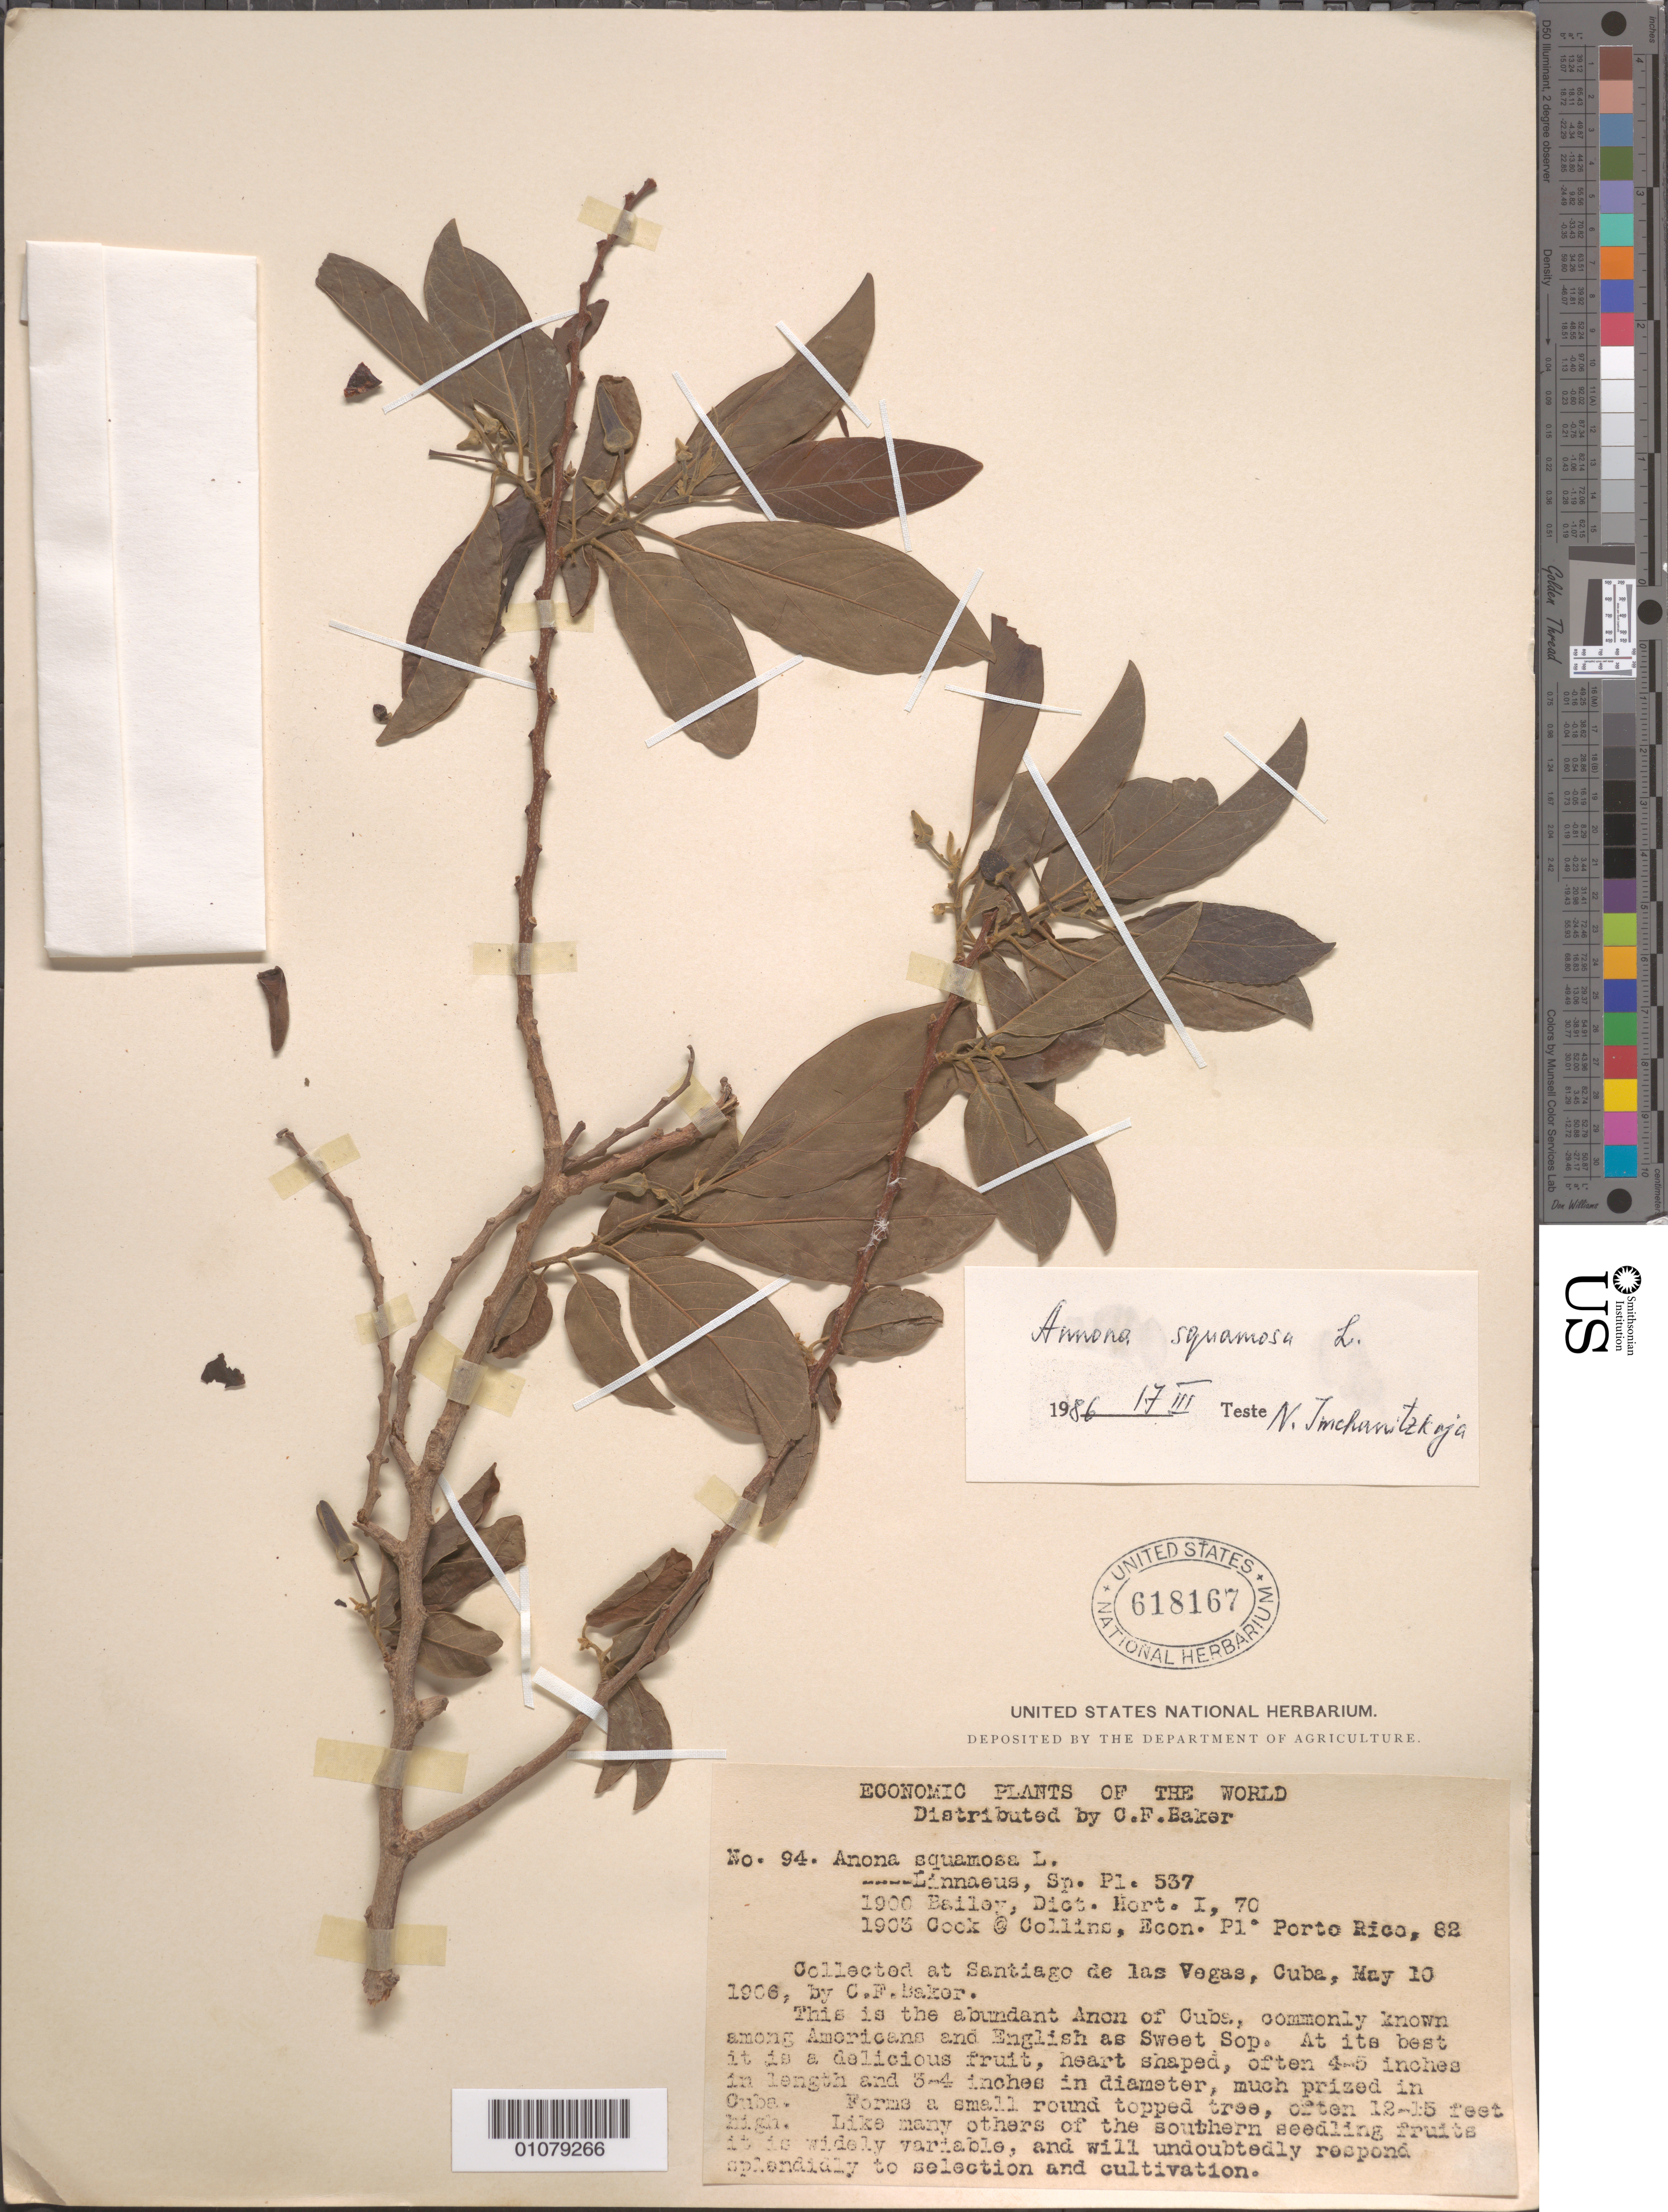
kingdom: Plantae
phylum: Tracheophyta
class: Magnoliopsida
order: Magnoliales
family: Annonaceae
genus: Annona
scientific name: Annona squamosa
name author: L.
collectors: C. F. Baker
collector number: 94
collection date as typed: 10 May 1906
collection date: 1906-05-10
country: Cuba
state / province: La Habana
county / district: Municipio Boyeros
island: Cuba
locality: Santiago de las Vegas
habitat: Like many others of the southern seedling fruits it is widely variable, and will undoubtly respond splendidly to selection and cultivation.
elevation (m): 97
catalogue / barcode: US 618167